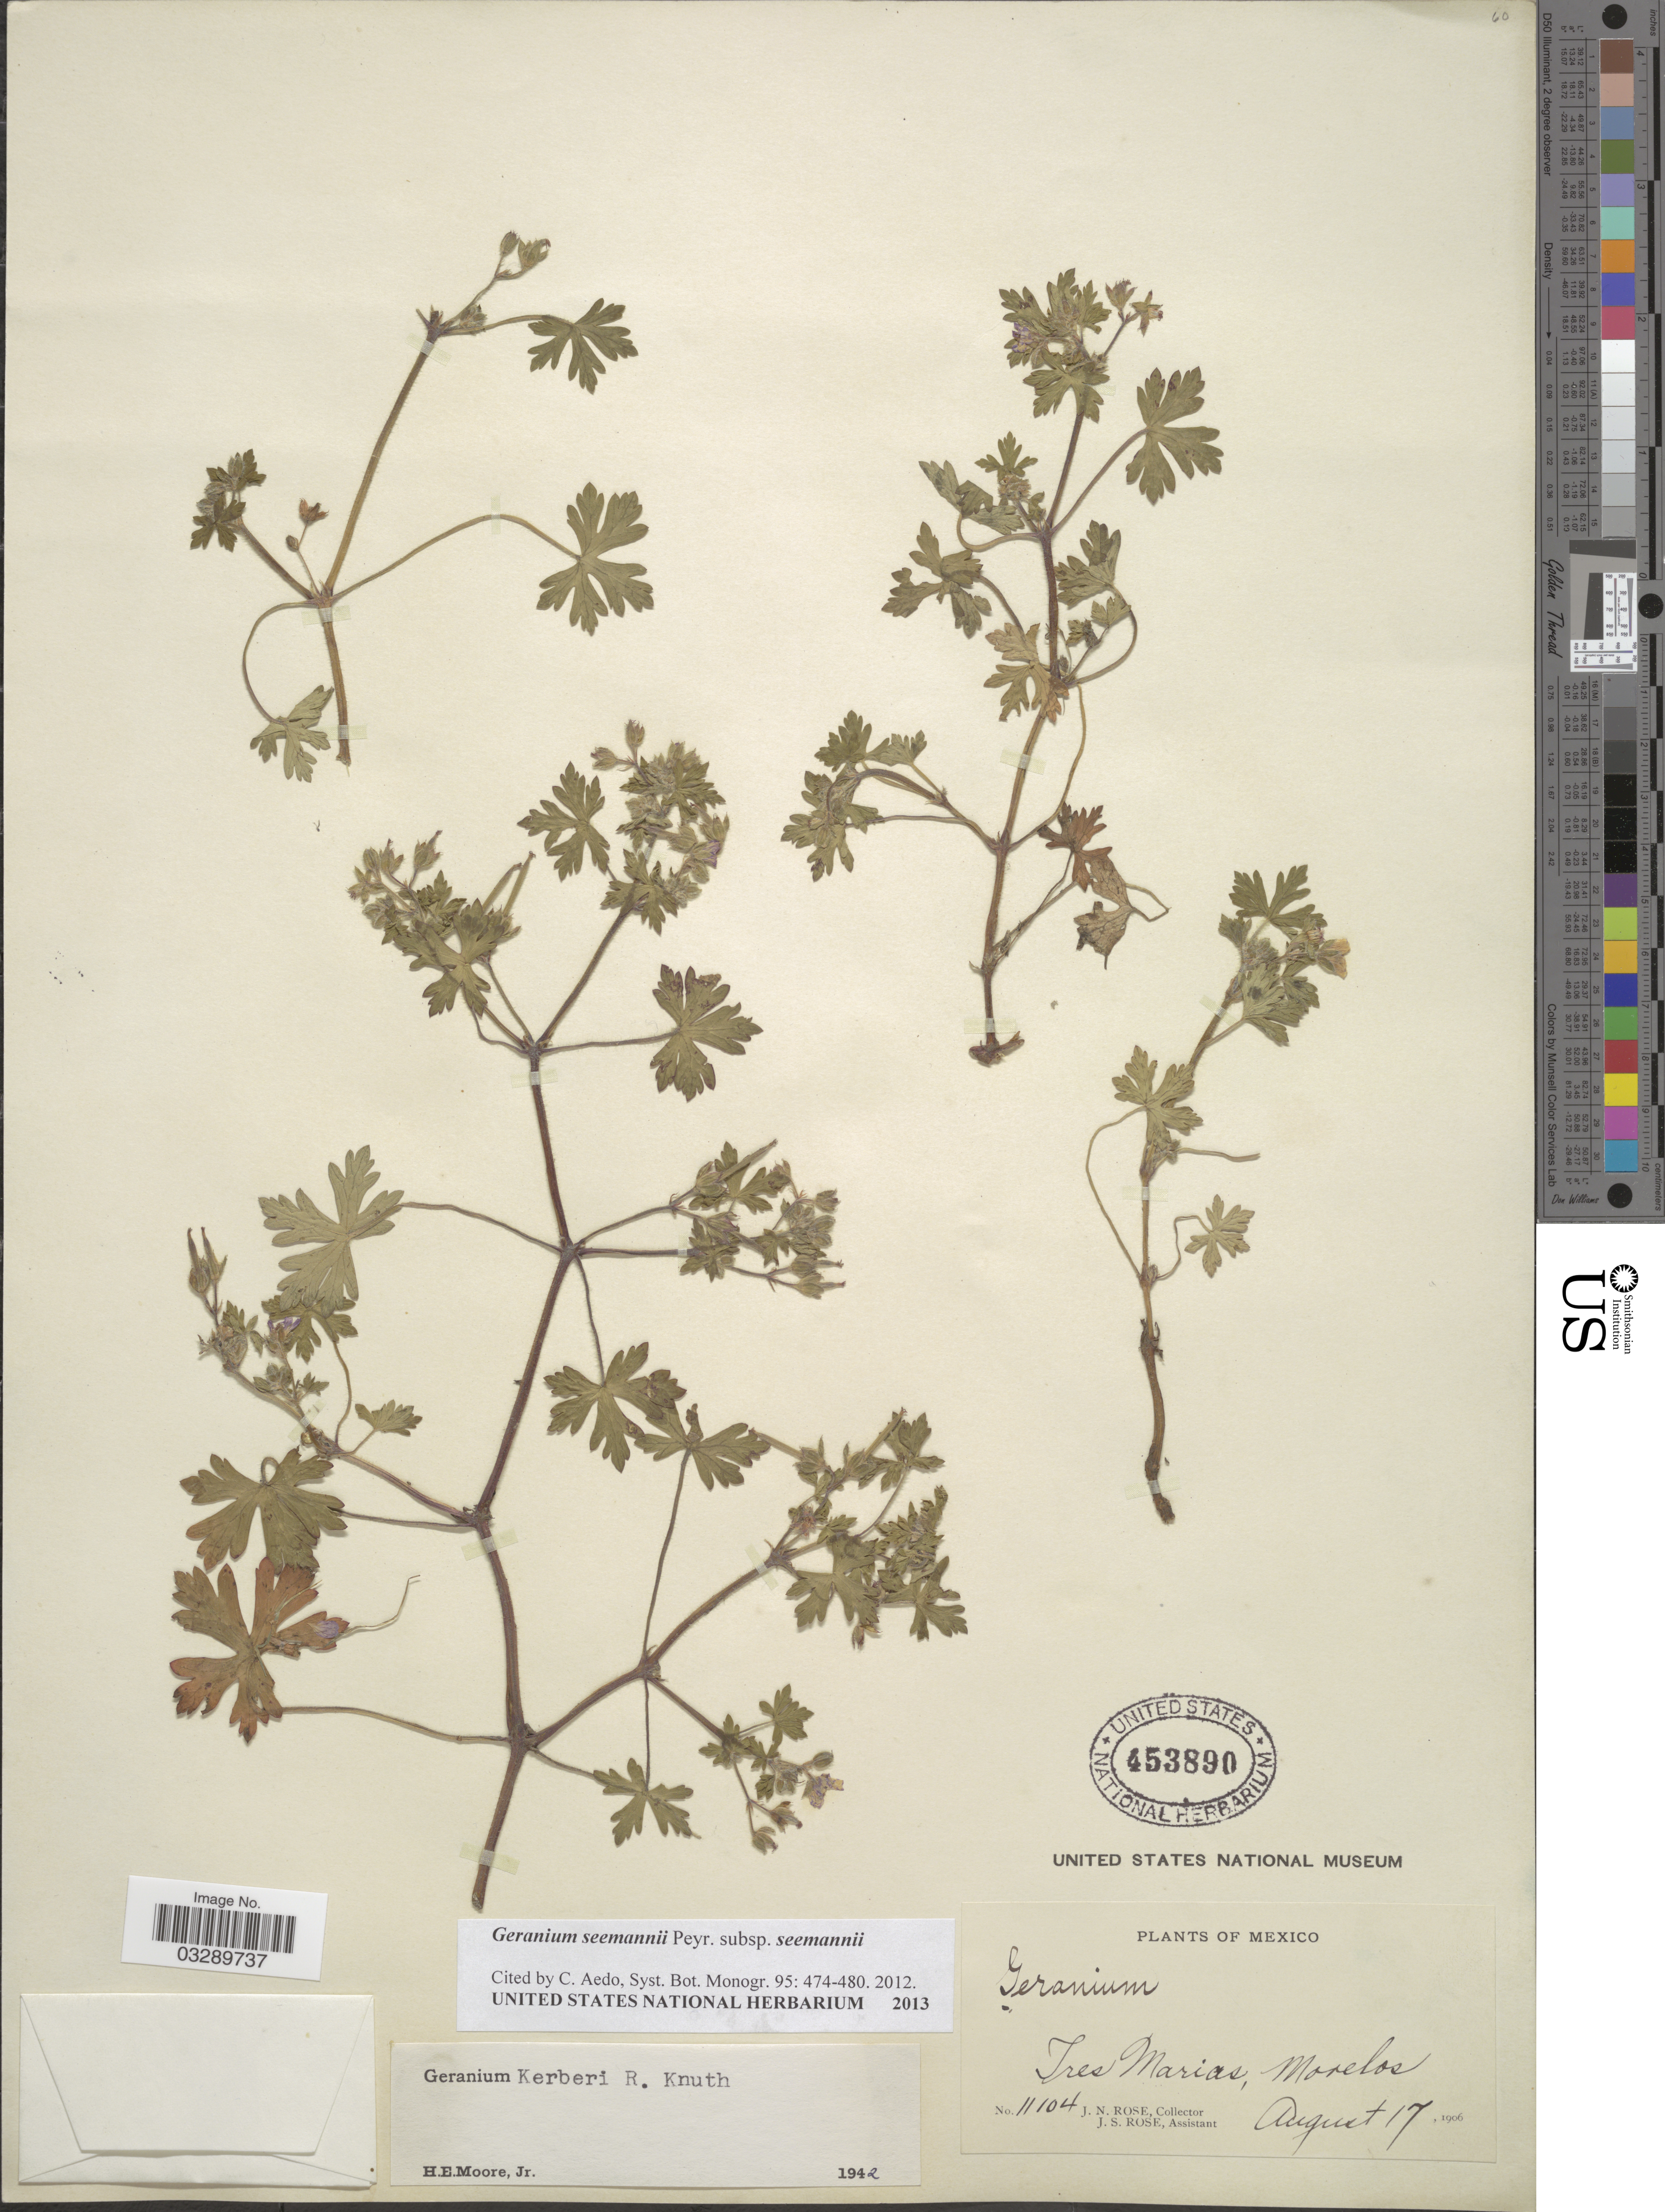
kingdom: Plantae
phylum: Tracheophyta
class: Magnoliopsida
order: Geraniales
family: Geraniaceae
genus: Geranium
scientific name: Geranium seemannii subsp. seemannii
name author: Peyr.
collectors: J. N. Rose & J. S. Rose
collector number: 11104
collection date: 1906-08-17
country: Mexico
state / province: Morelos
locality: Tres Marias.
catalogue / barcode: US 453890